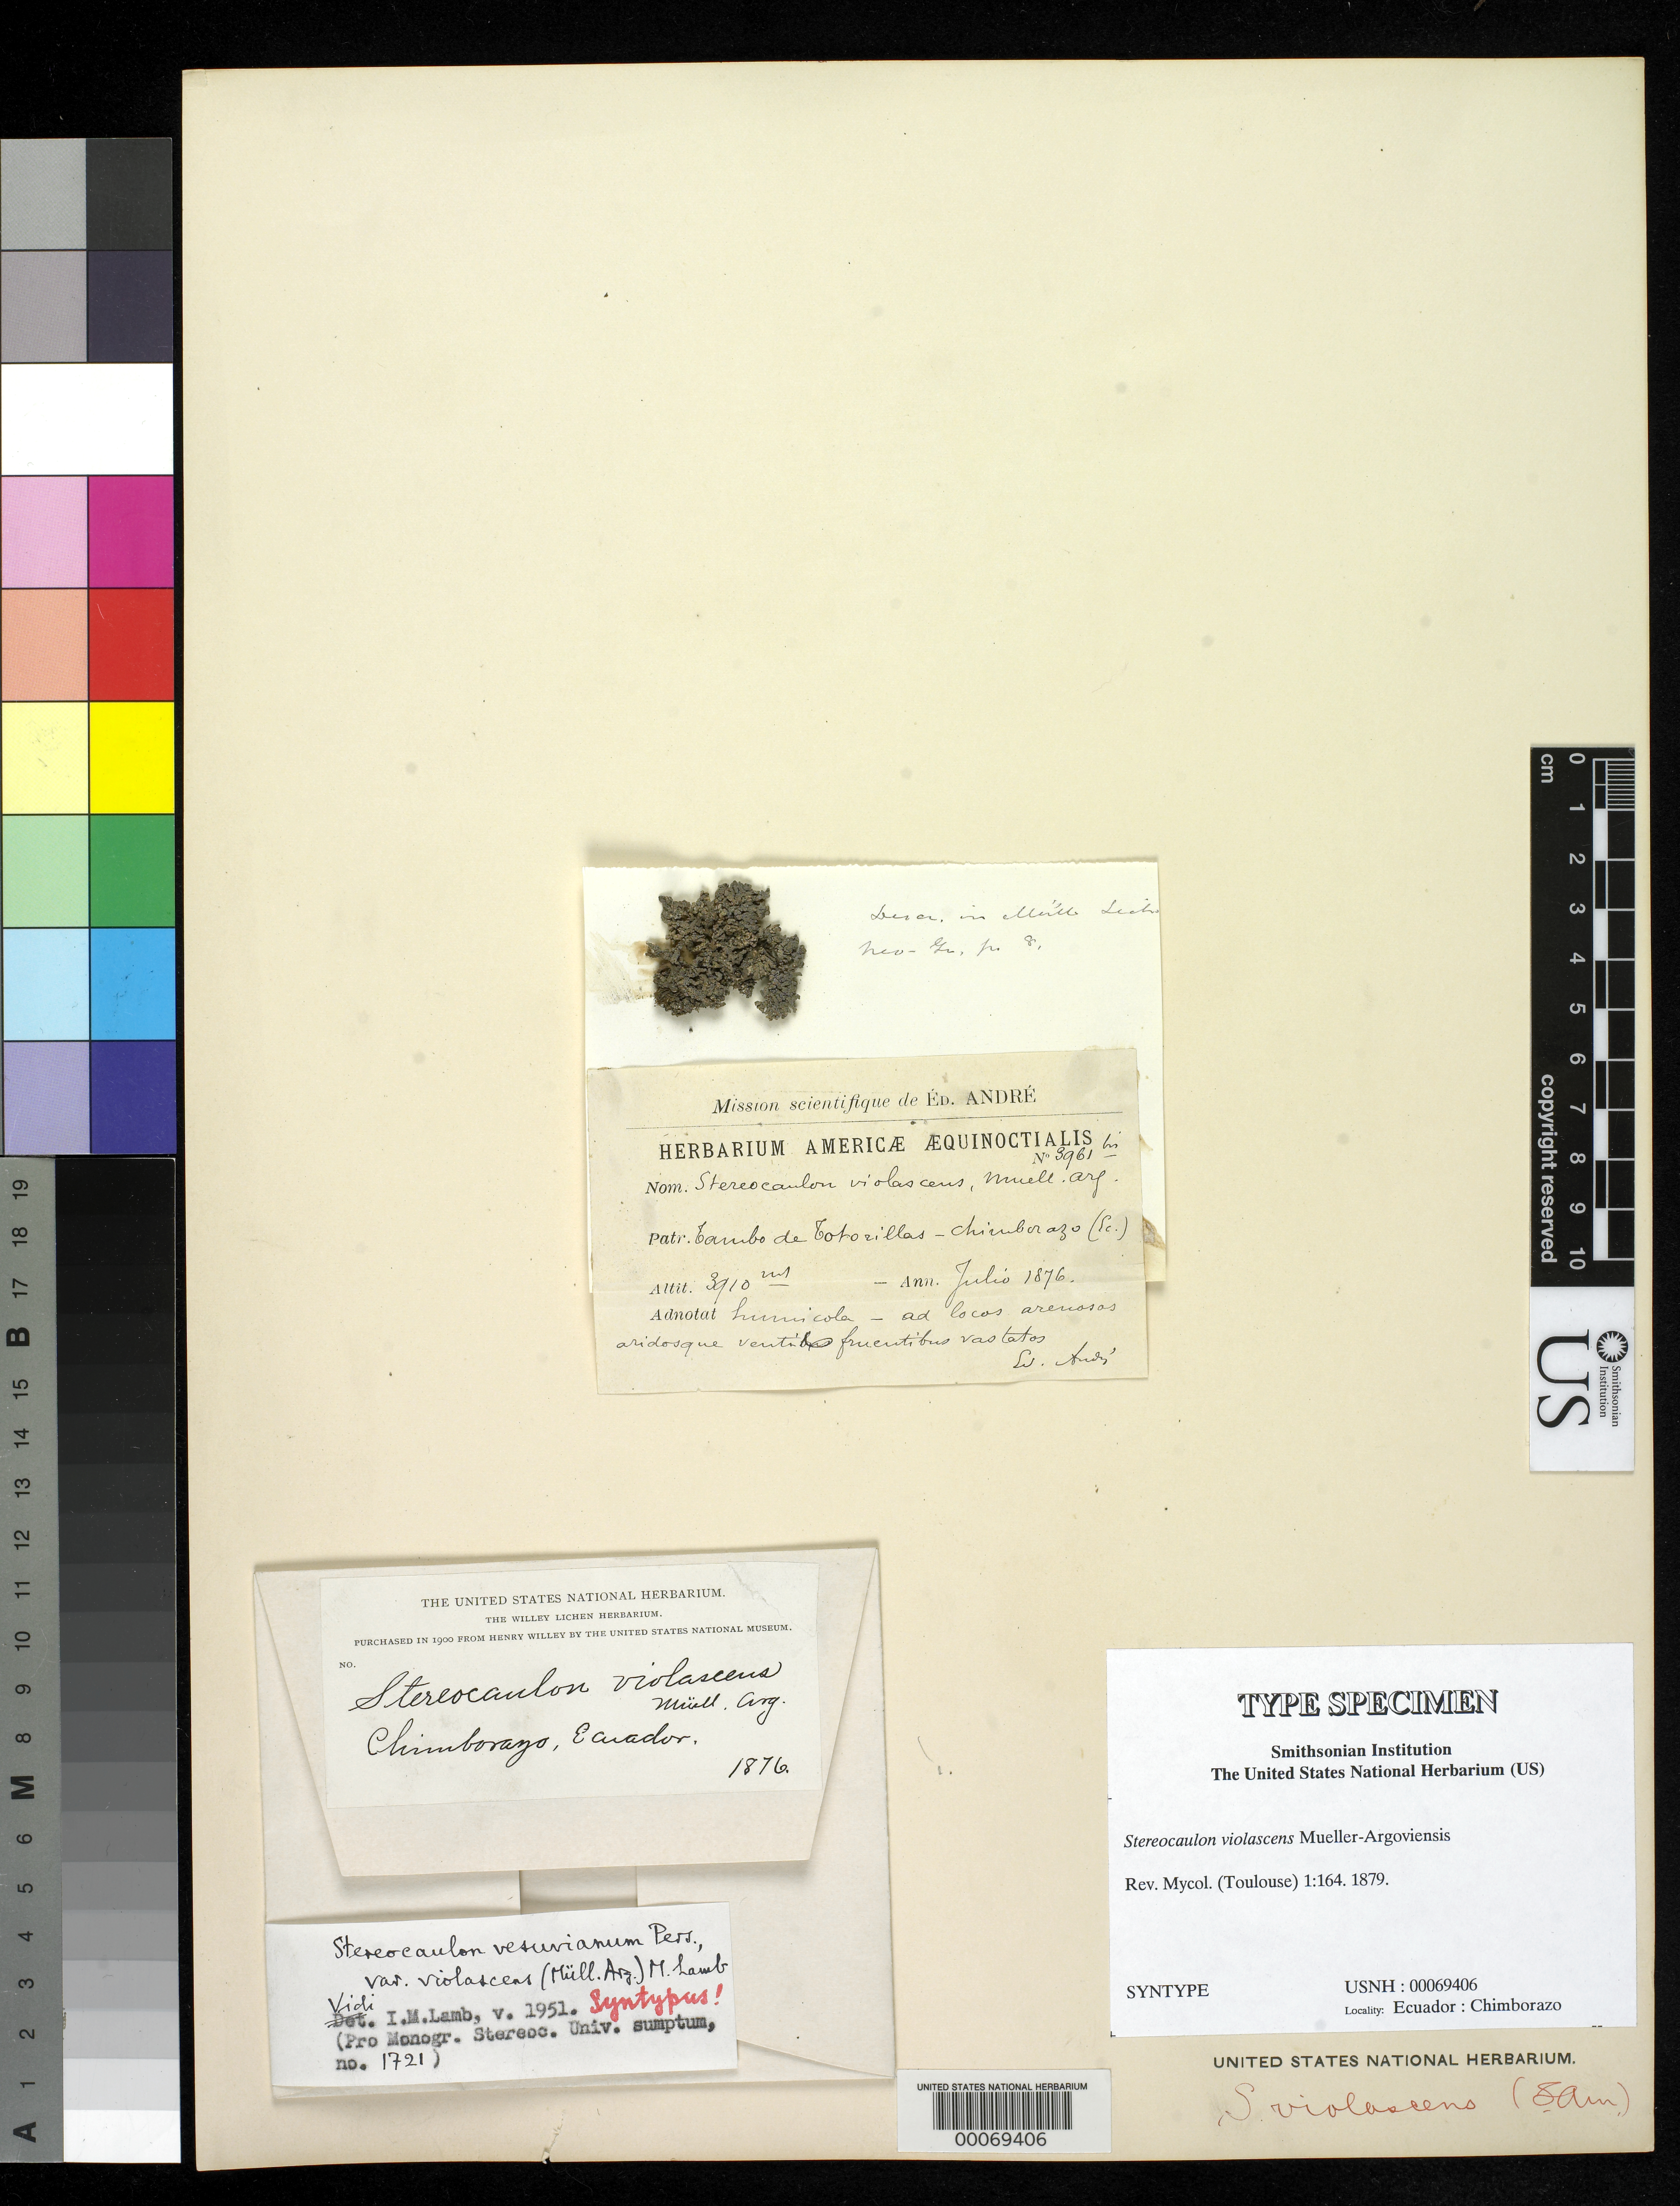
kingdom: Fungi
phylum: Ascomycota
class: Lecanoromycetes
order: Lecanorales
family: Stereocaulaceae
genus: Stereocaulon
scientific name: Stereocaulon violascens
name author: Müll. Arg.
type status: Syntype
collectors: É. F. André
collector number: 3961 bis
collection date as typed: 1876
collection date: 1876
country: Ecuador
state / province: Chimborazo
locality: Chimborazo.